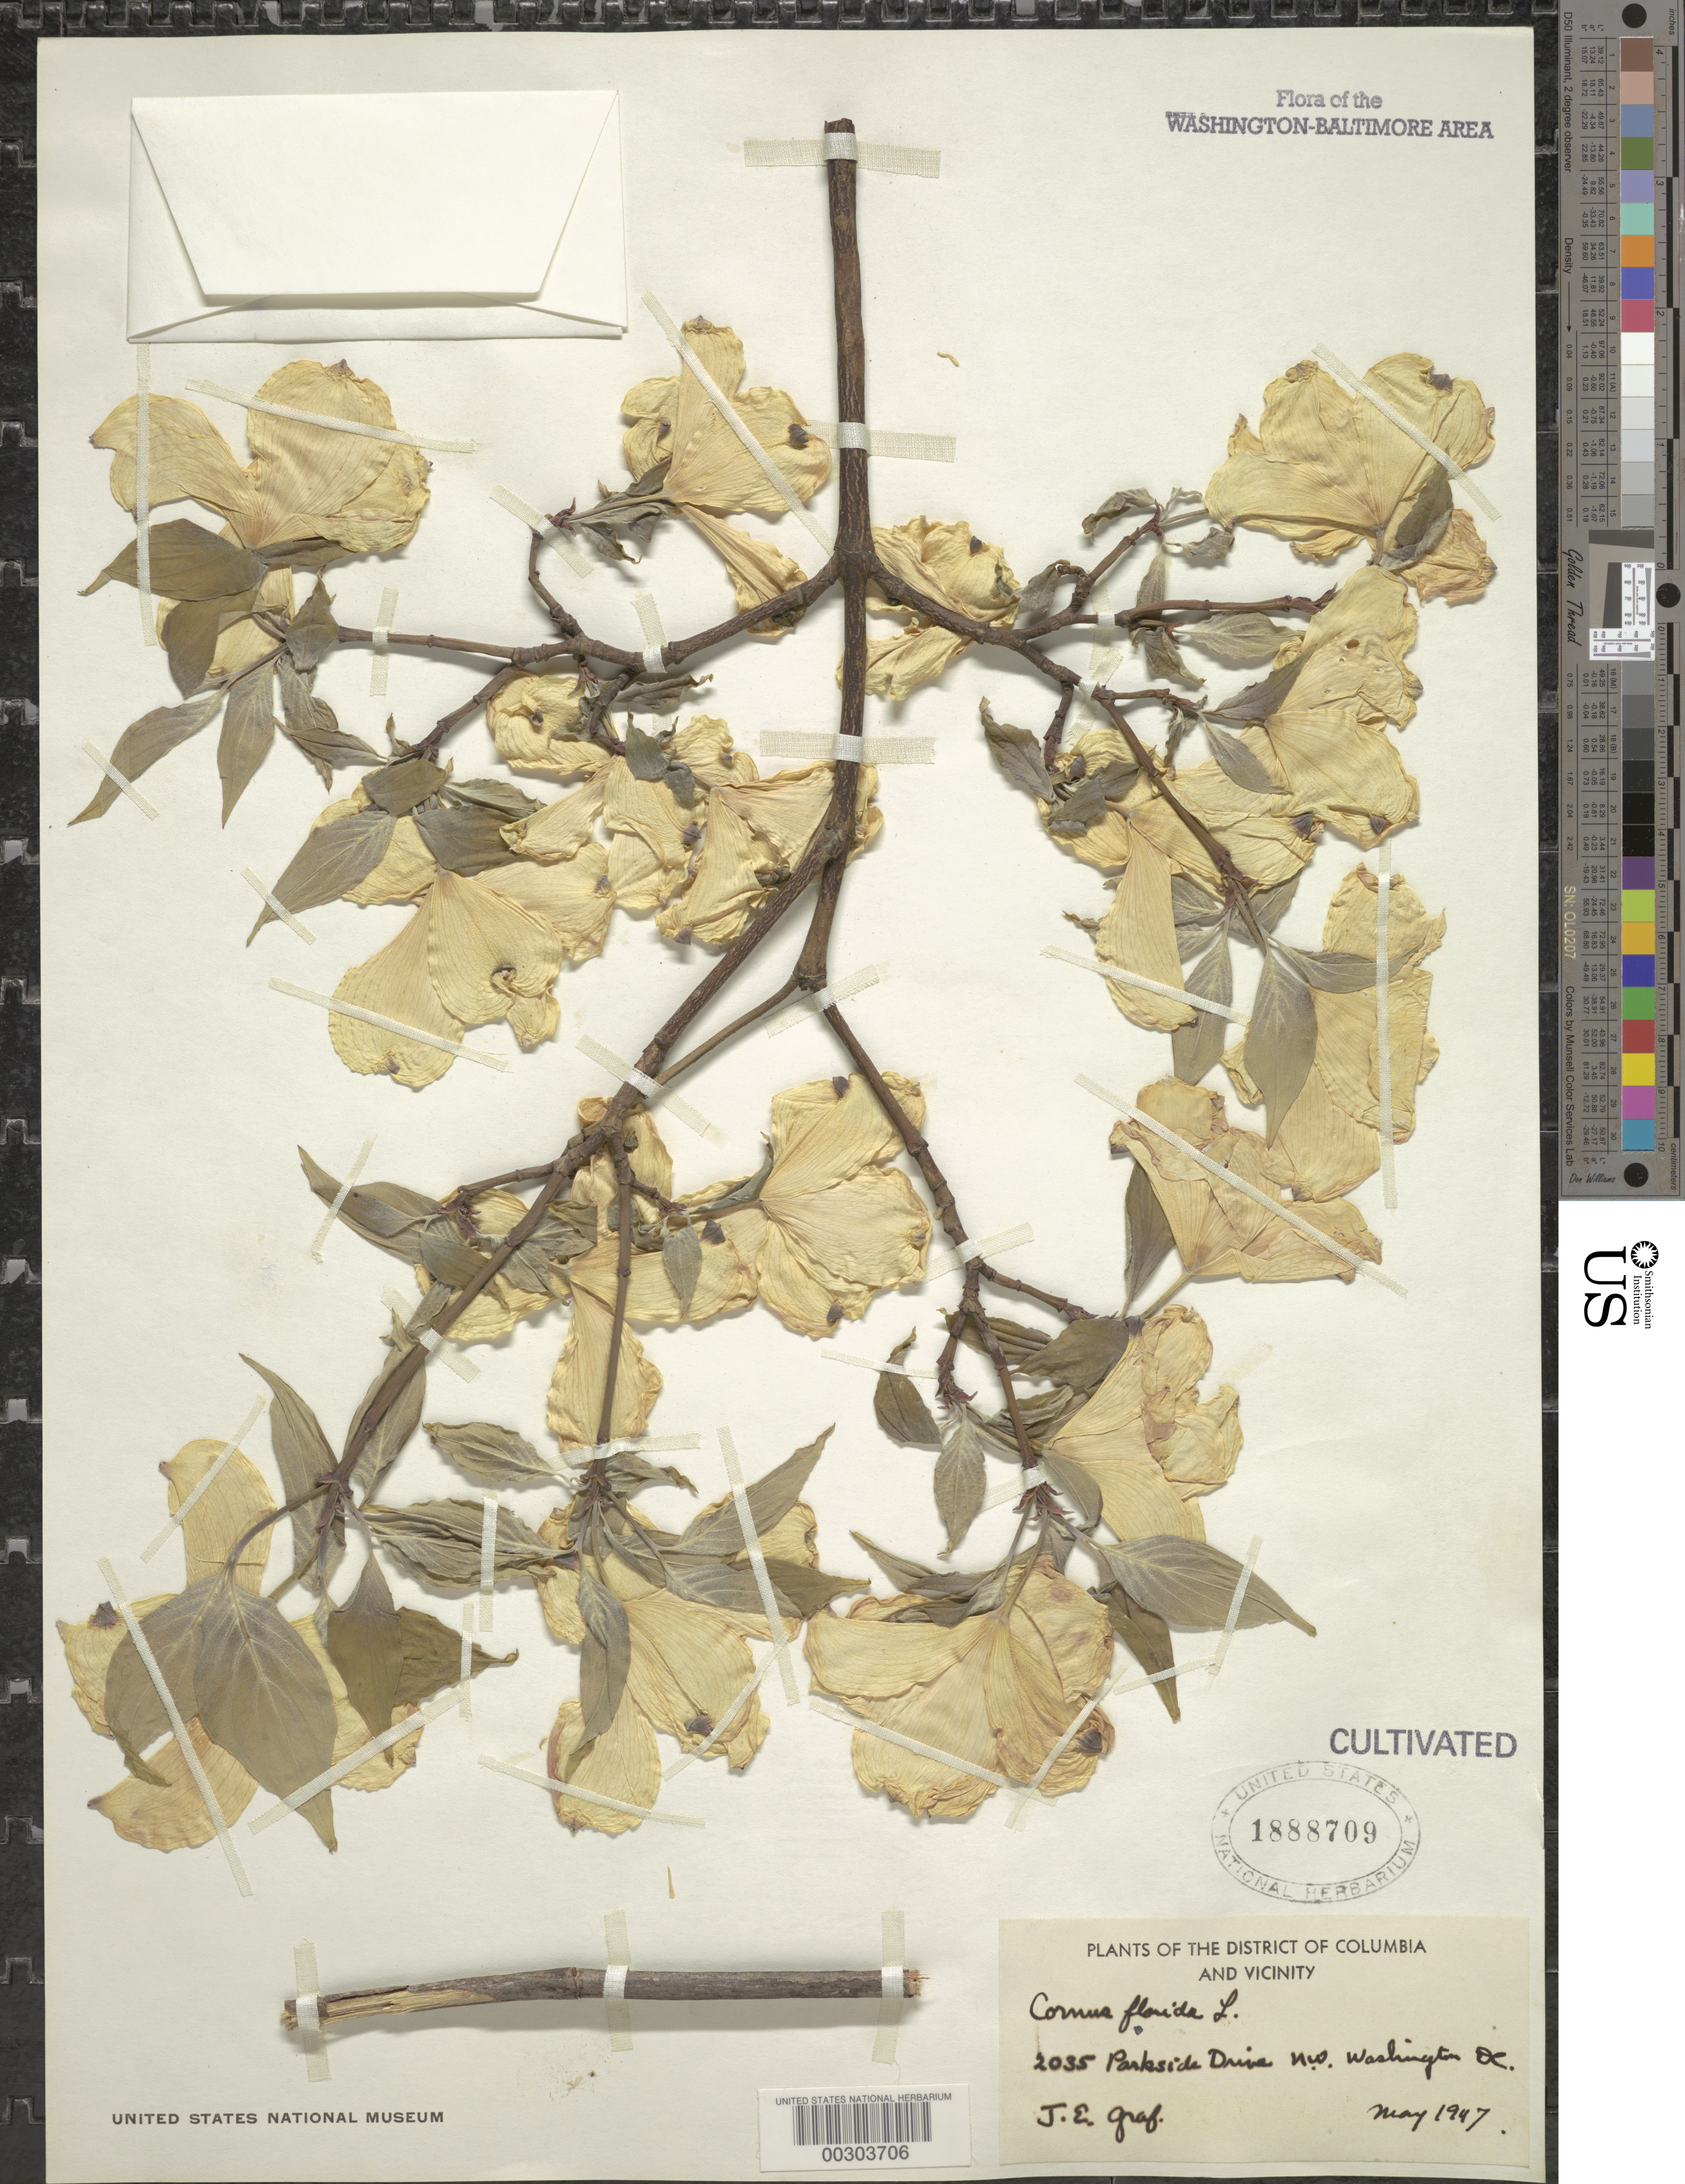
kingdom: Plantae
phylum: Tracheophyta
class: Magnoliopsida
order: Cornales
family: Cornaceae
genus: Cornus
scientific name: Cornus florida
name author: L.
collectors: J. Graf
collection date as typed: May 1947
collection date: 1947-05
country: United States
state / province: District of Columbia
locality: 2035 Parkside Dr NW, Washington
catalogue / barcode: US 1888709